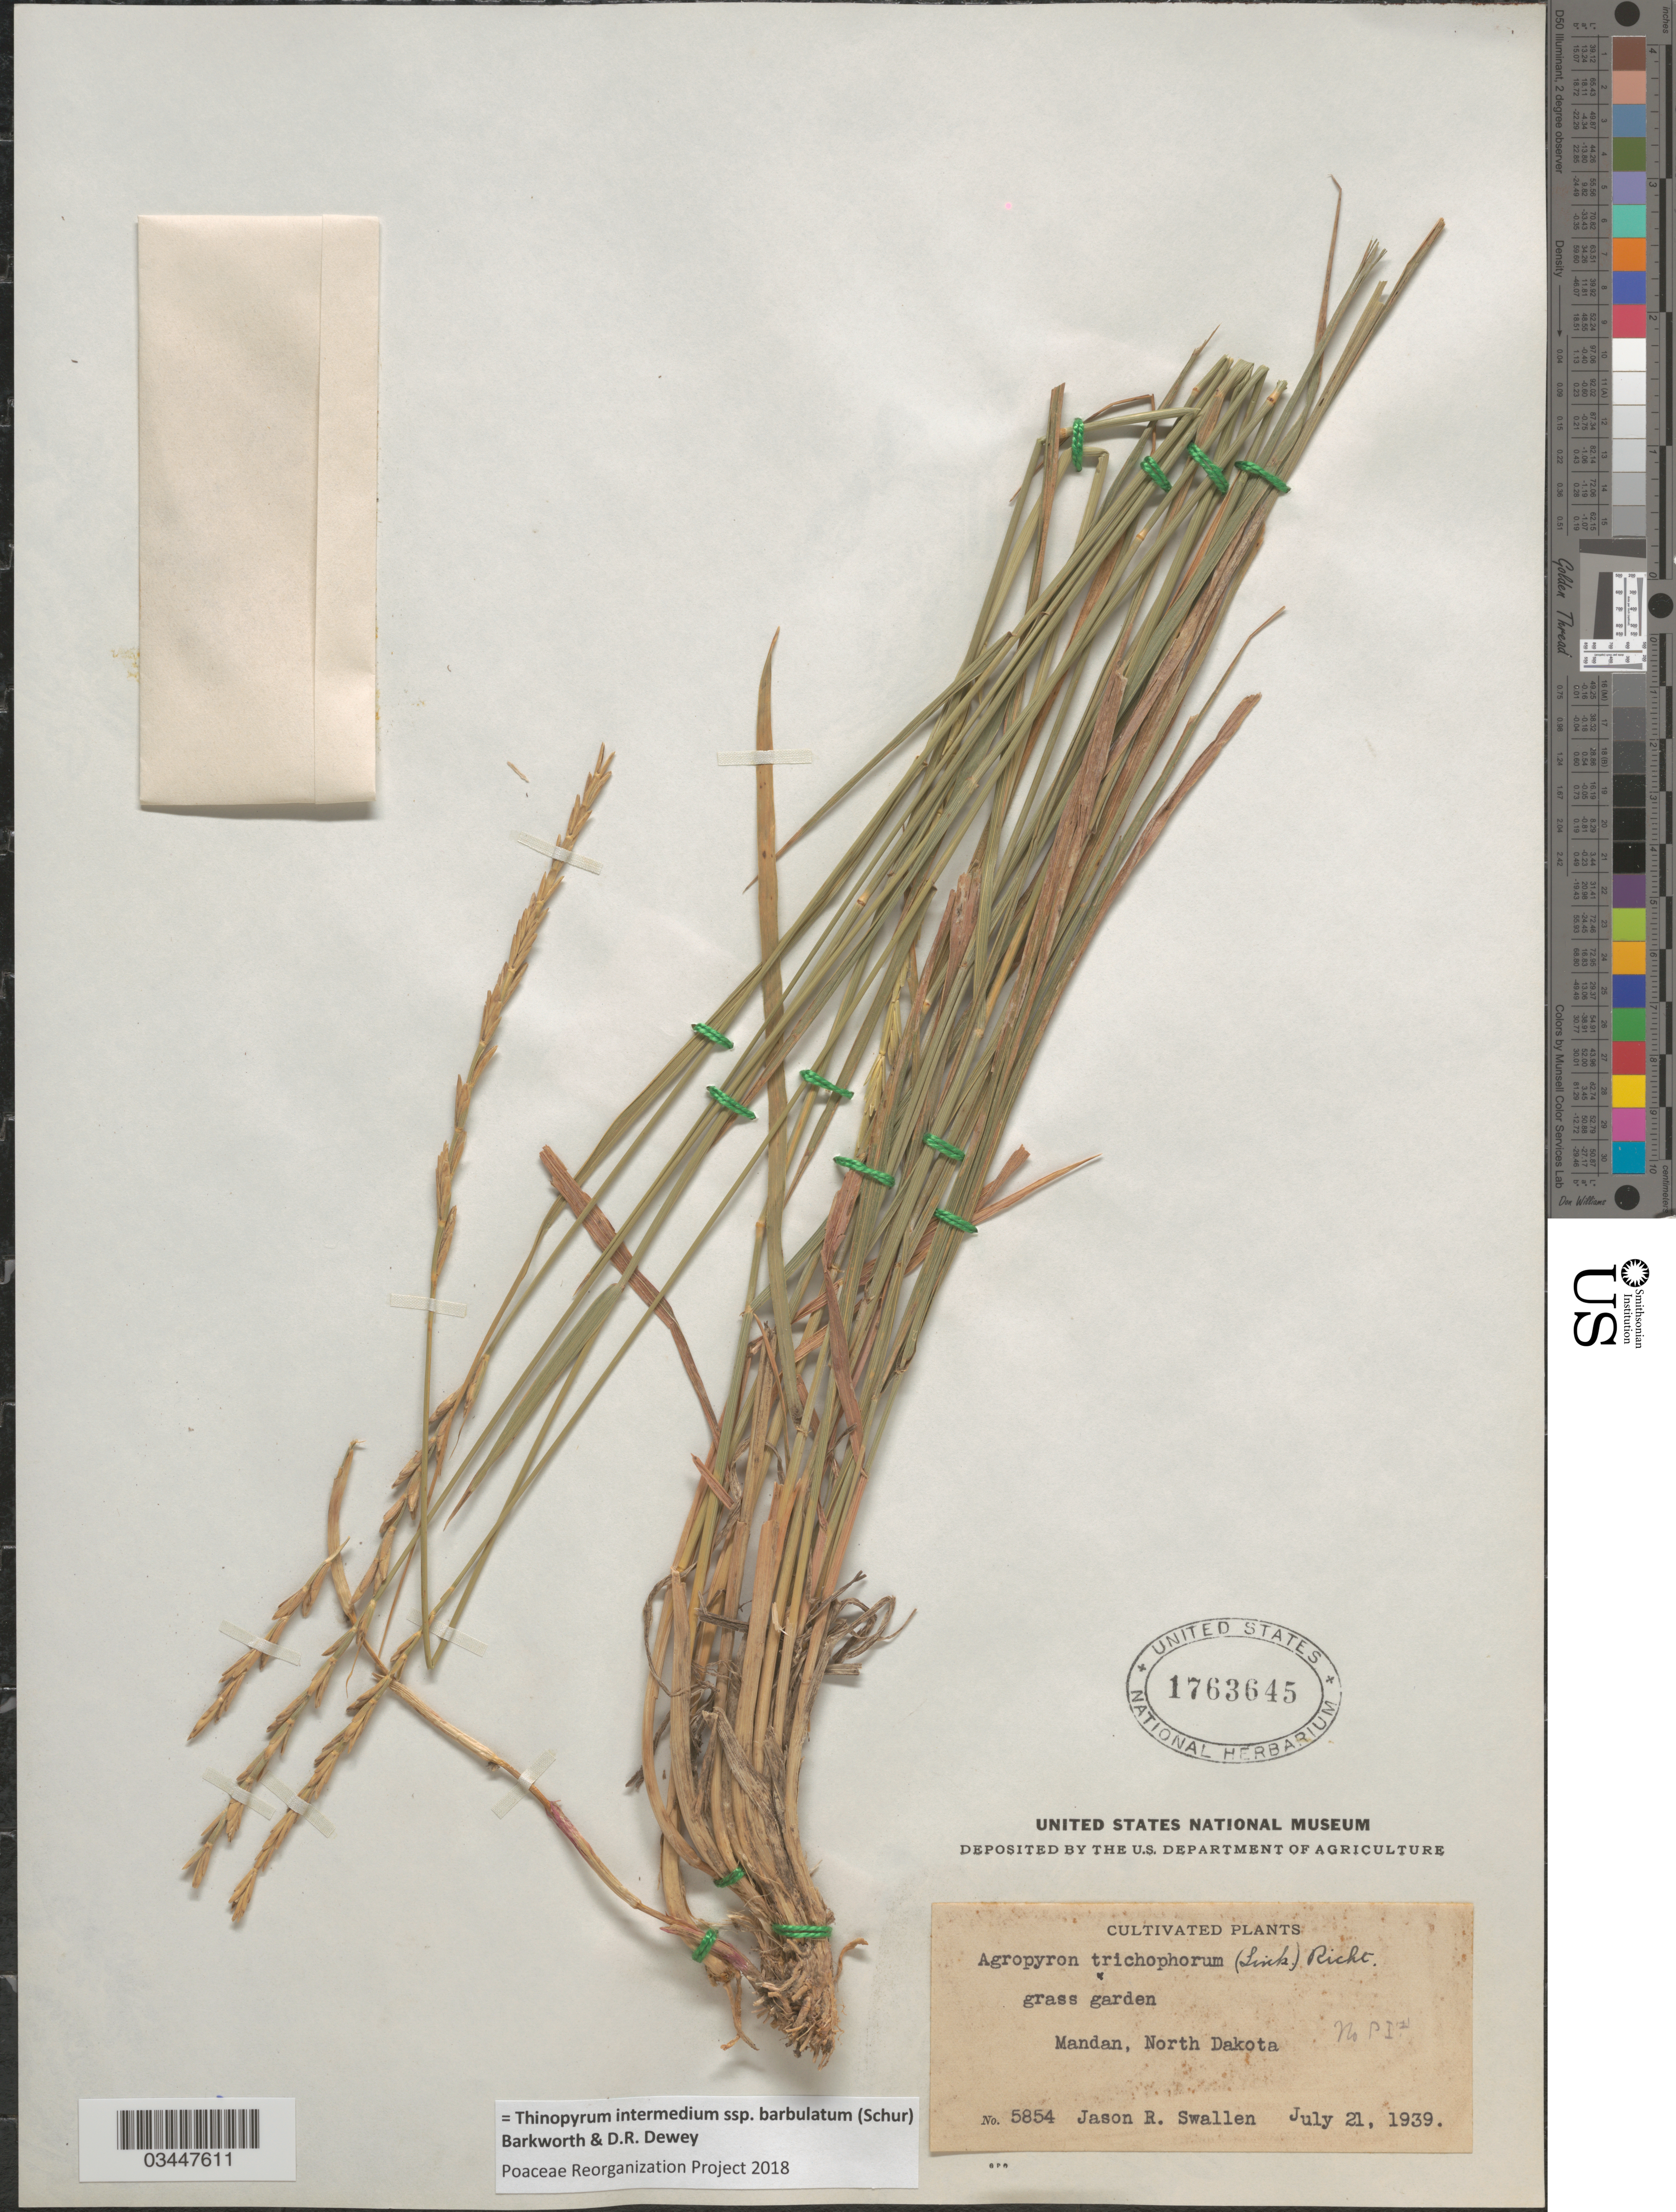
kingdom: Plantae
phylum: Tracheophyta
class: Liliopsida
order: Poales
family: Poaceae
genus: Thinopyrum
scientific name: Thinopyrum intermedium subsp. barbulatum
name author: (Schur) Barkworth & Dewey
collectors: J. R. Swallen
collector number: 5854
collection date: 1939-07-21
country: United States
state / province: North Dakota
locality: Grass garden. Mandan.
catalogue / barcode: US 1763645